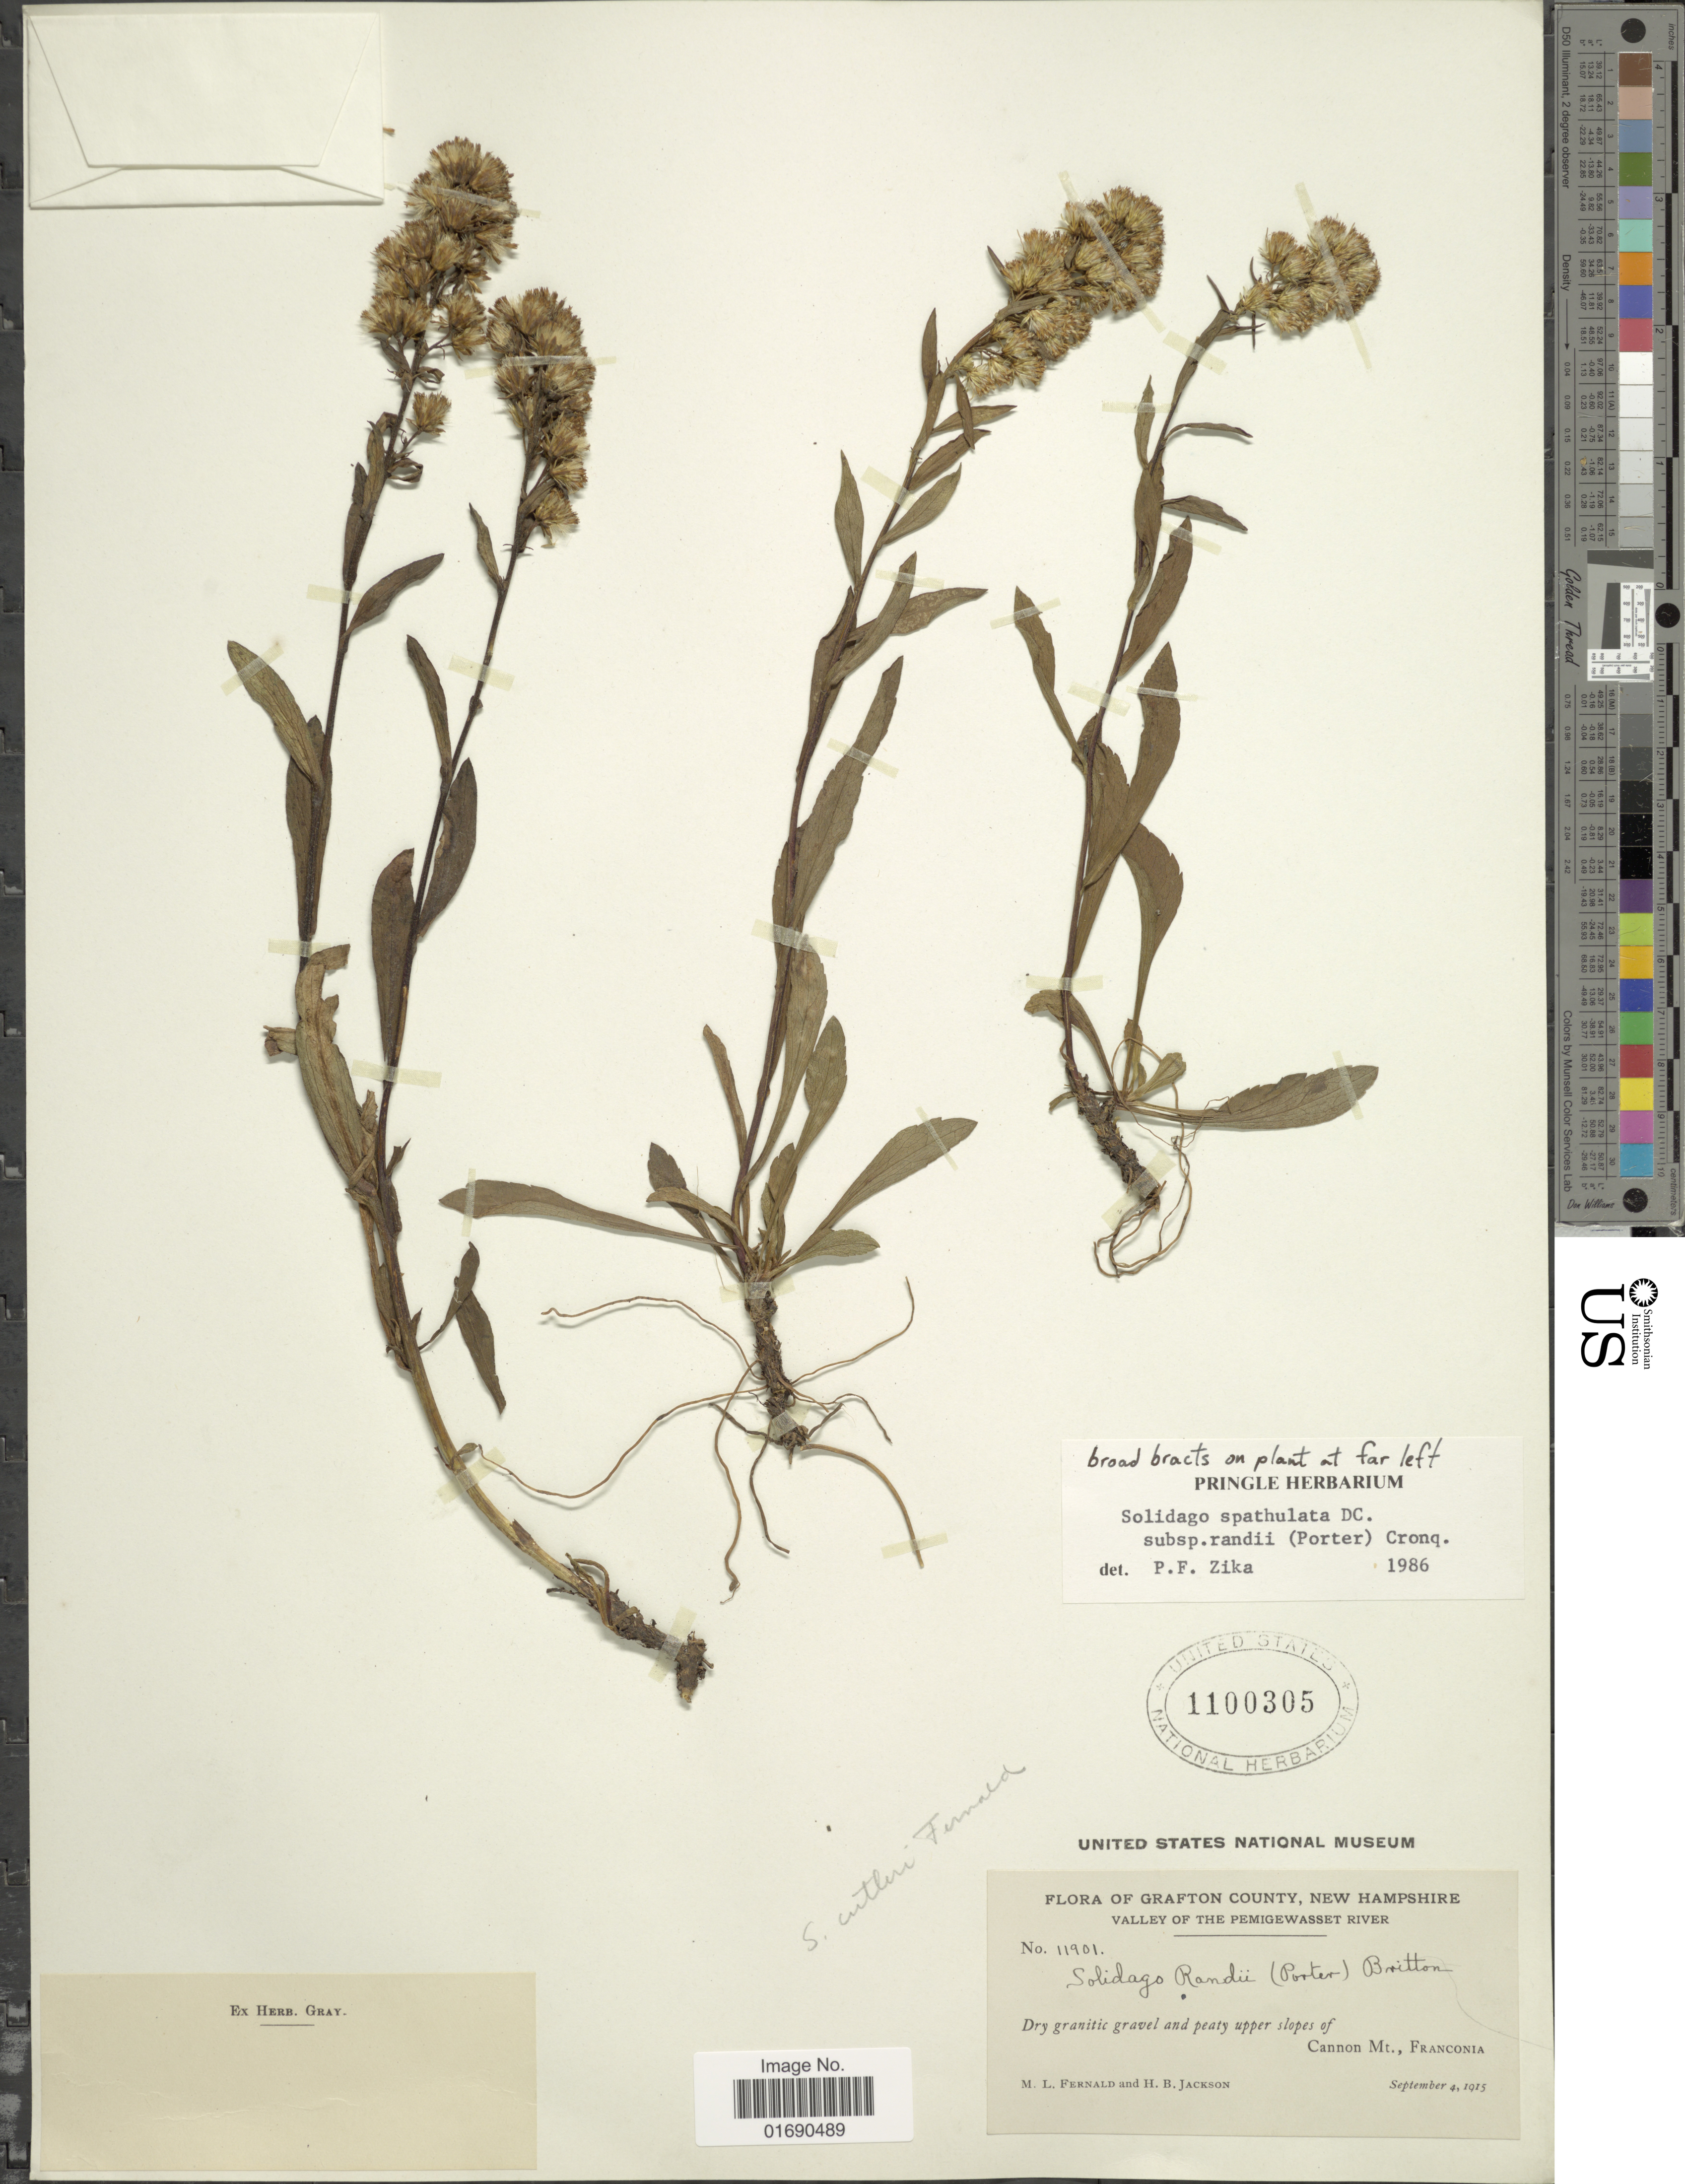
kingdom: Plantae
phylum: Tracheophyta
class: Magnoliopsida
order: Asterales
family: Asteraceae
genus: Solidago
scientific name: Solidago randii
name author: (Porter) Britton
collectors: M. L. Fernald & H. Jackson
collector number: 11901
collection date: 1915-09-04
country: United States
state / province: New Hampshire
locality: Grafton County, Valley of the Pemigewasset River, Dry granitic garvel and peaty upper slopes of Cannon Mt., Franconia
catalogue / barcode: US 1100305